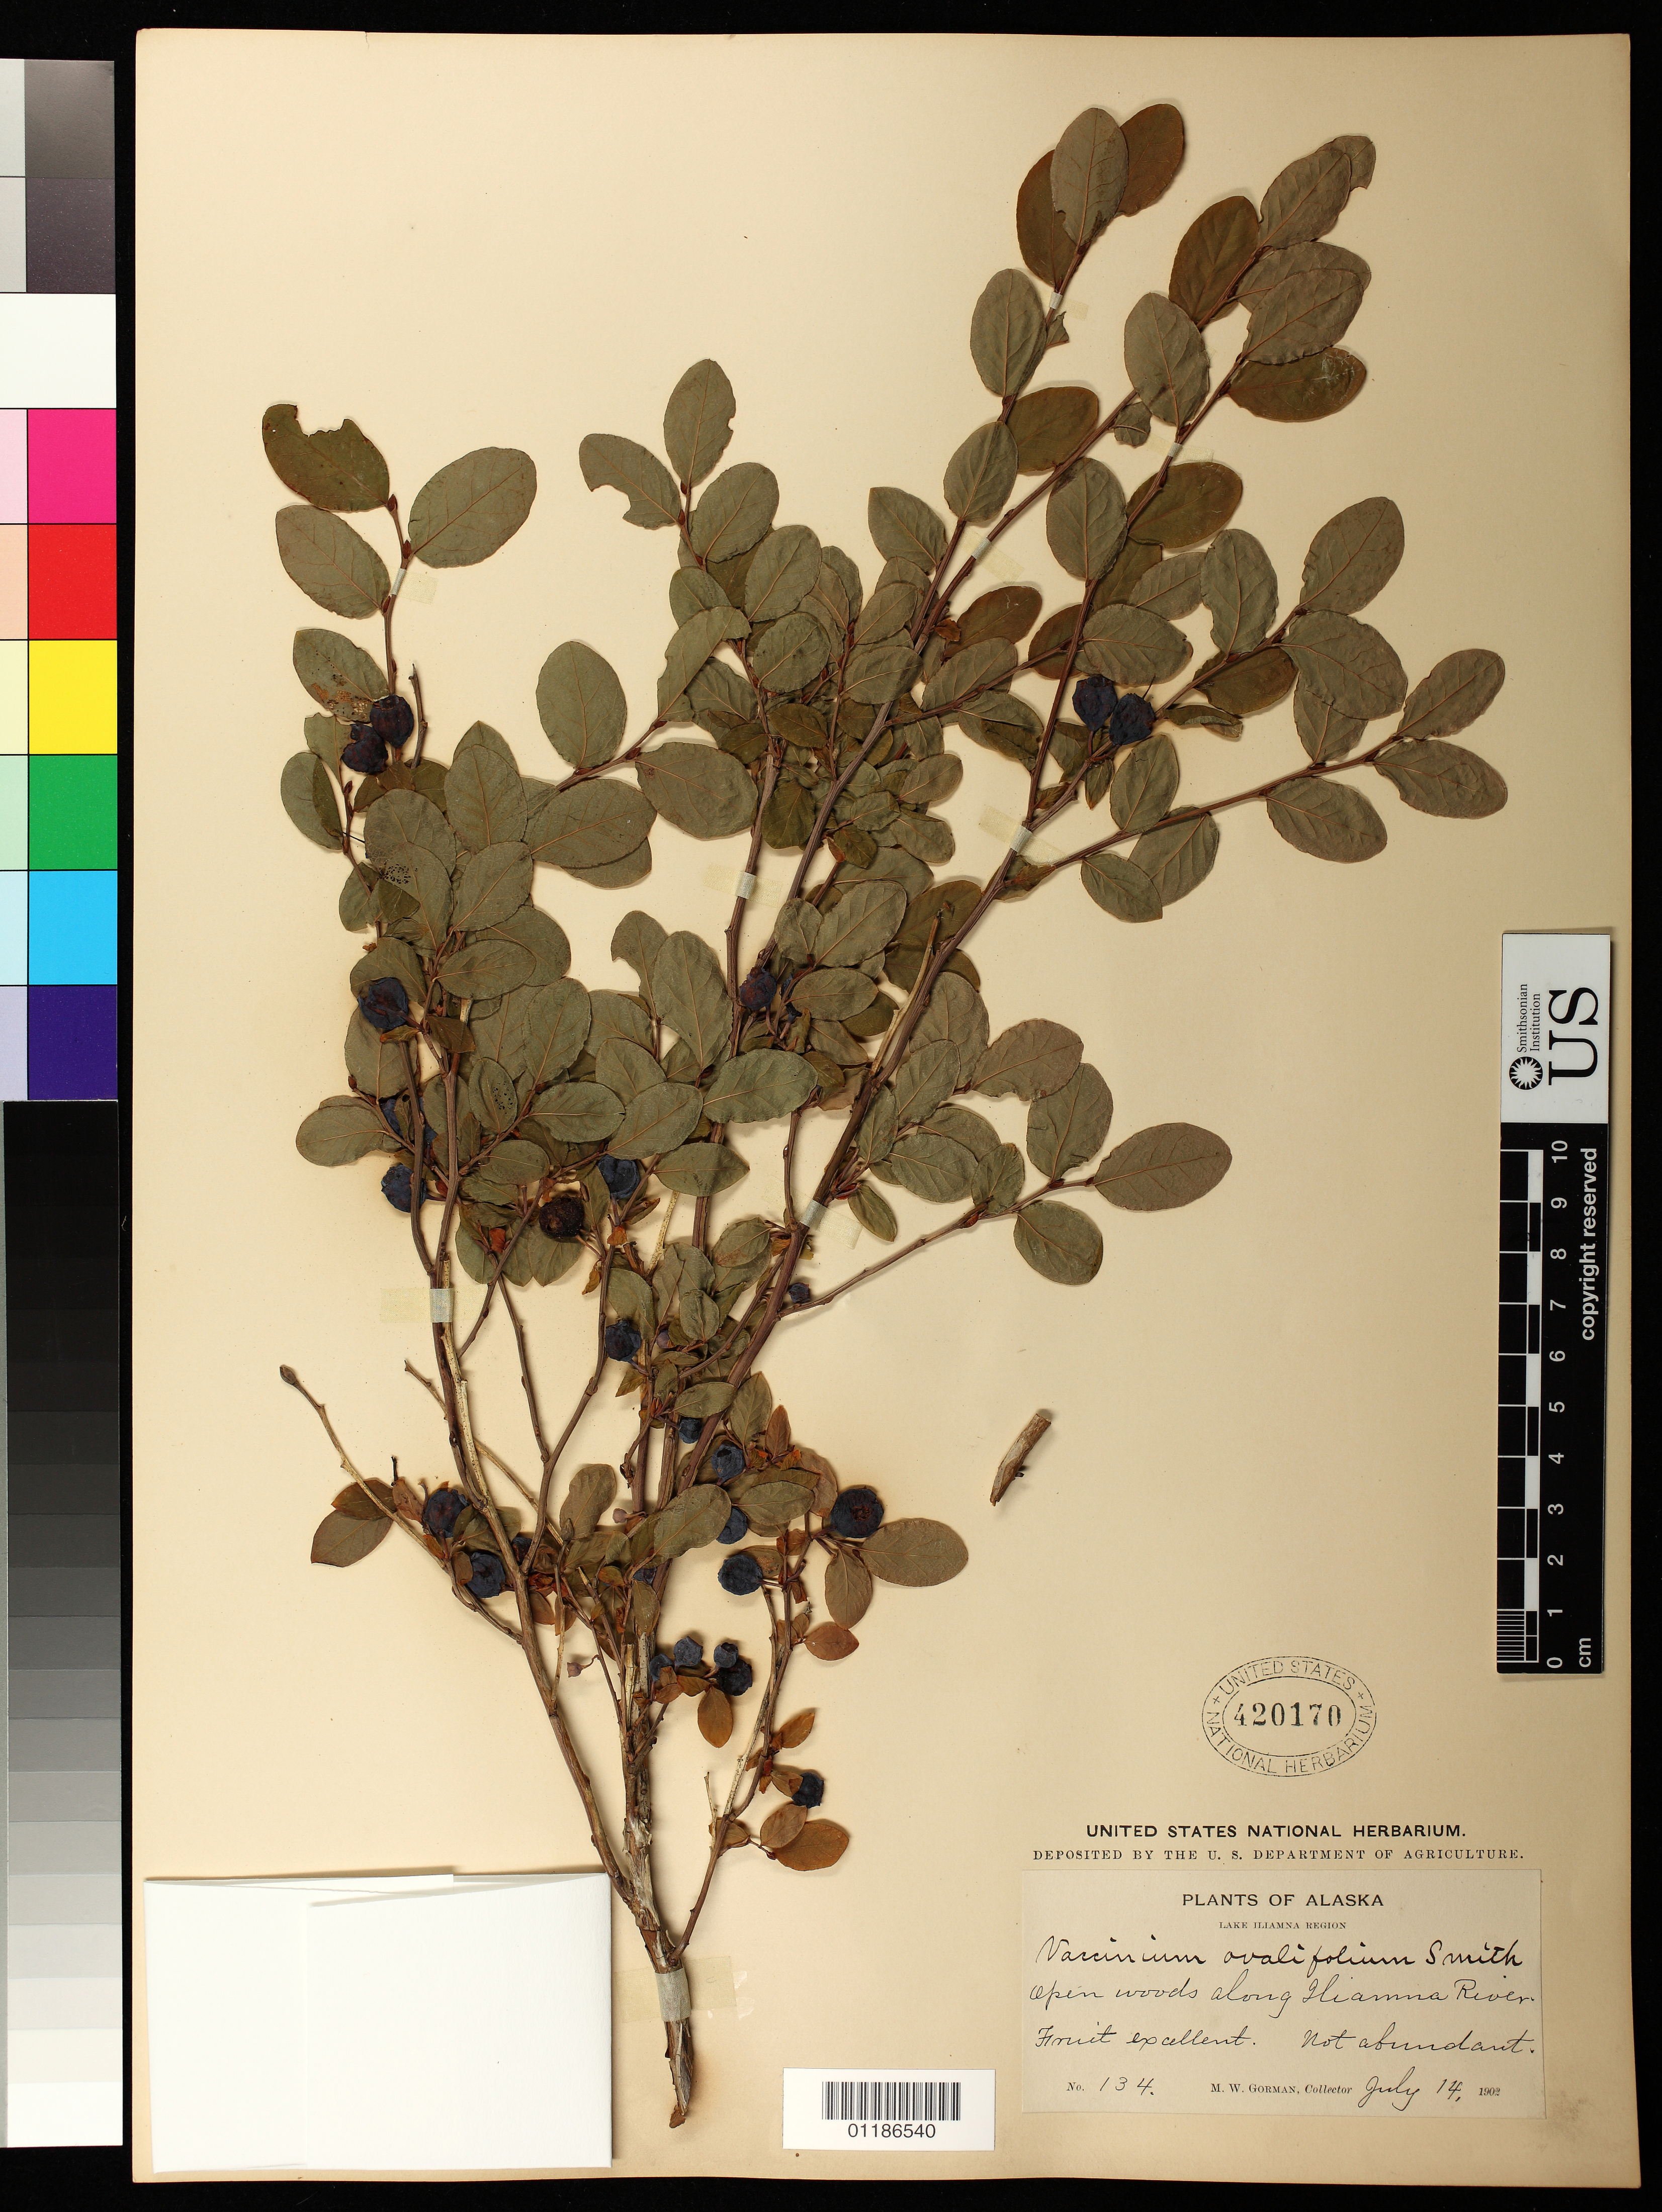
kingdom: Plantae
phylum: Tracheophyta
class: Magnoliopsida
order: Ericales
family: Ericaceae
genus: Vaccinium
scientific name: Vaccinium ovalifolium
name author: Sm.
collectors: M. W. Gorman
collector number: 134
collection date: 1902-07-14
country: United States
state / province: Alaska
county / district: Lake and Peninsula Borough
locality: Woods along Iliamna River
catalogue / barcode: US 420170